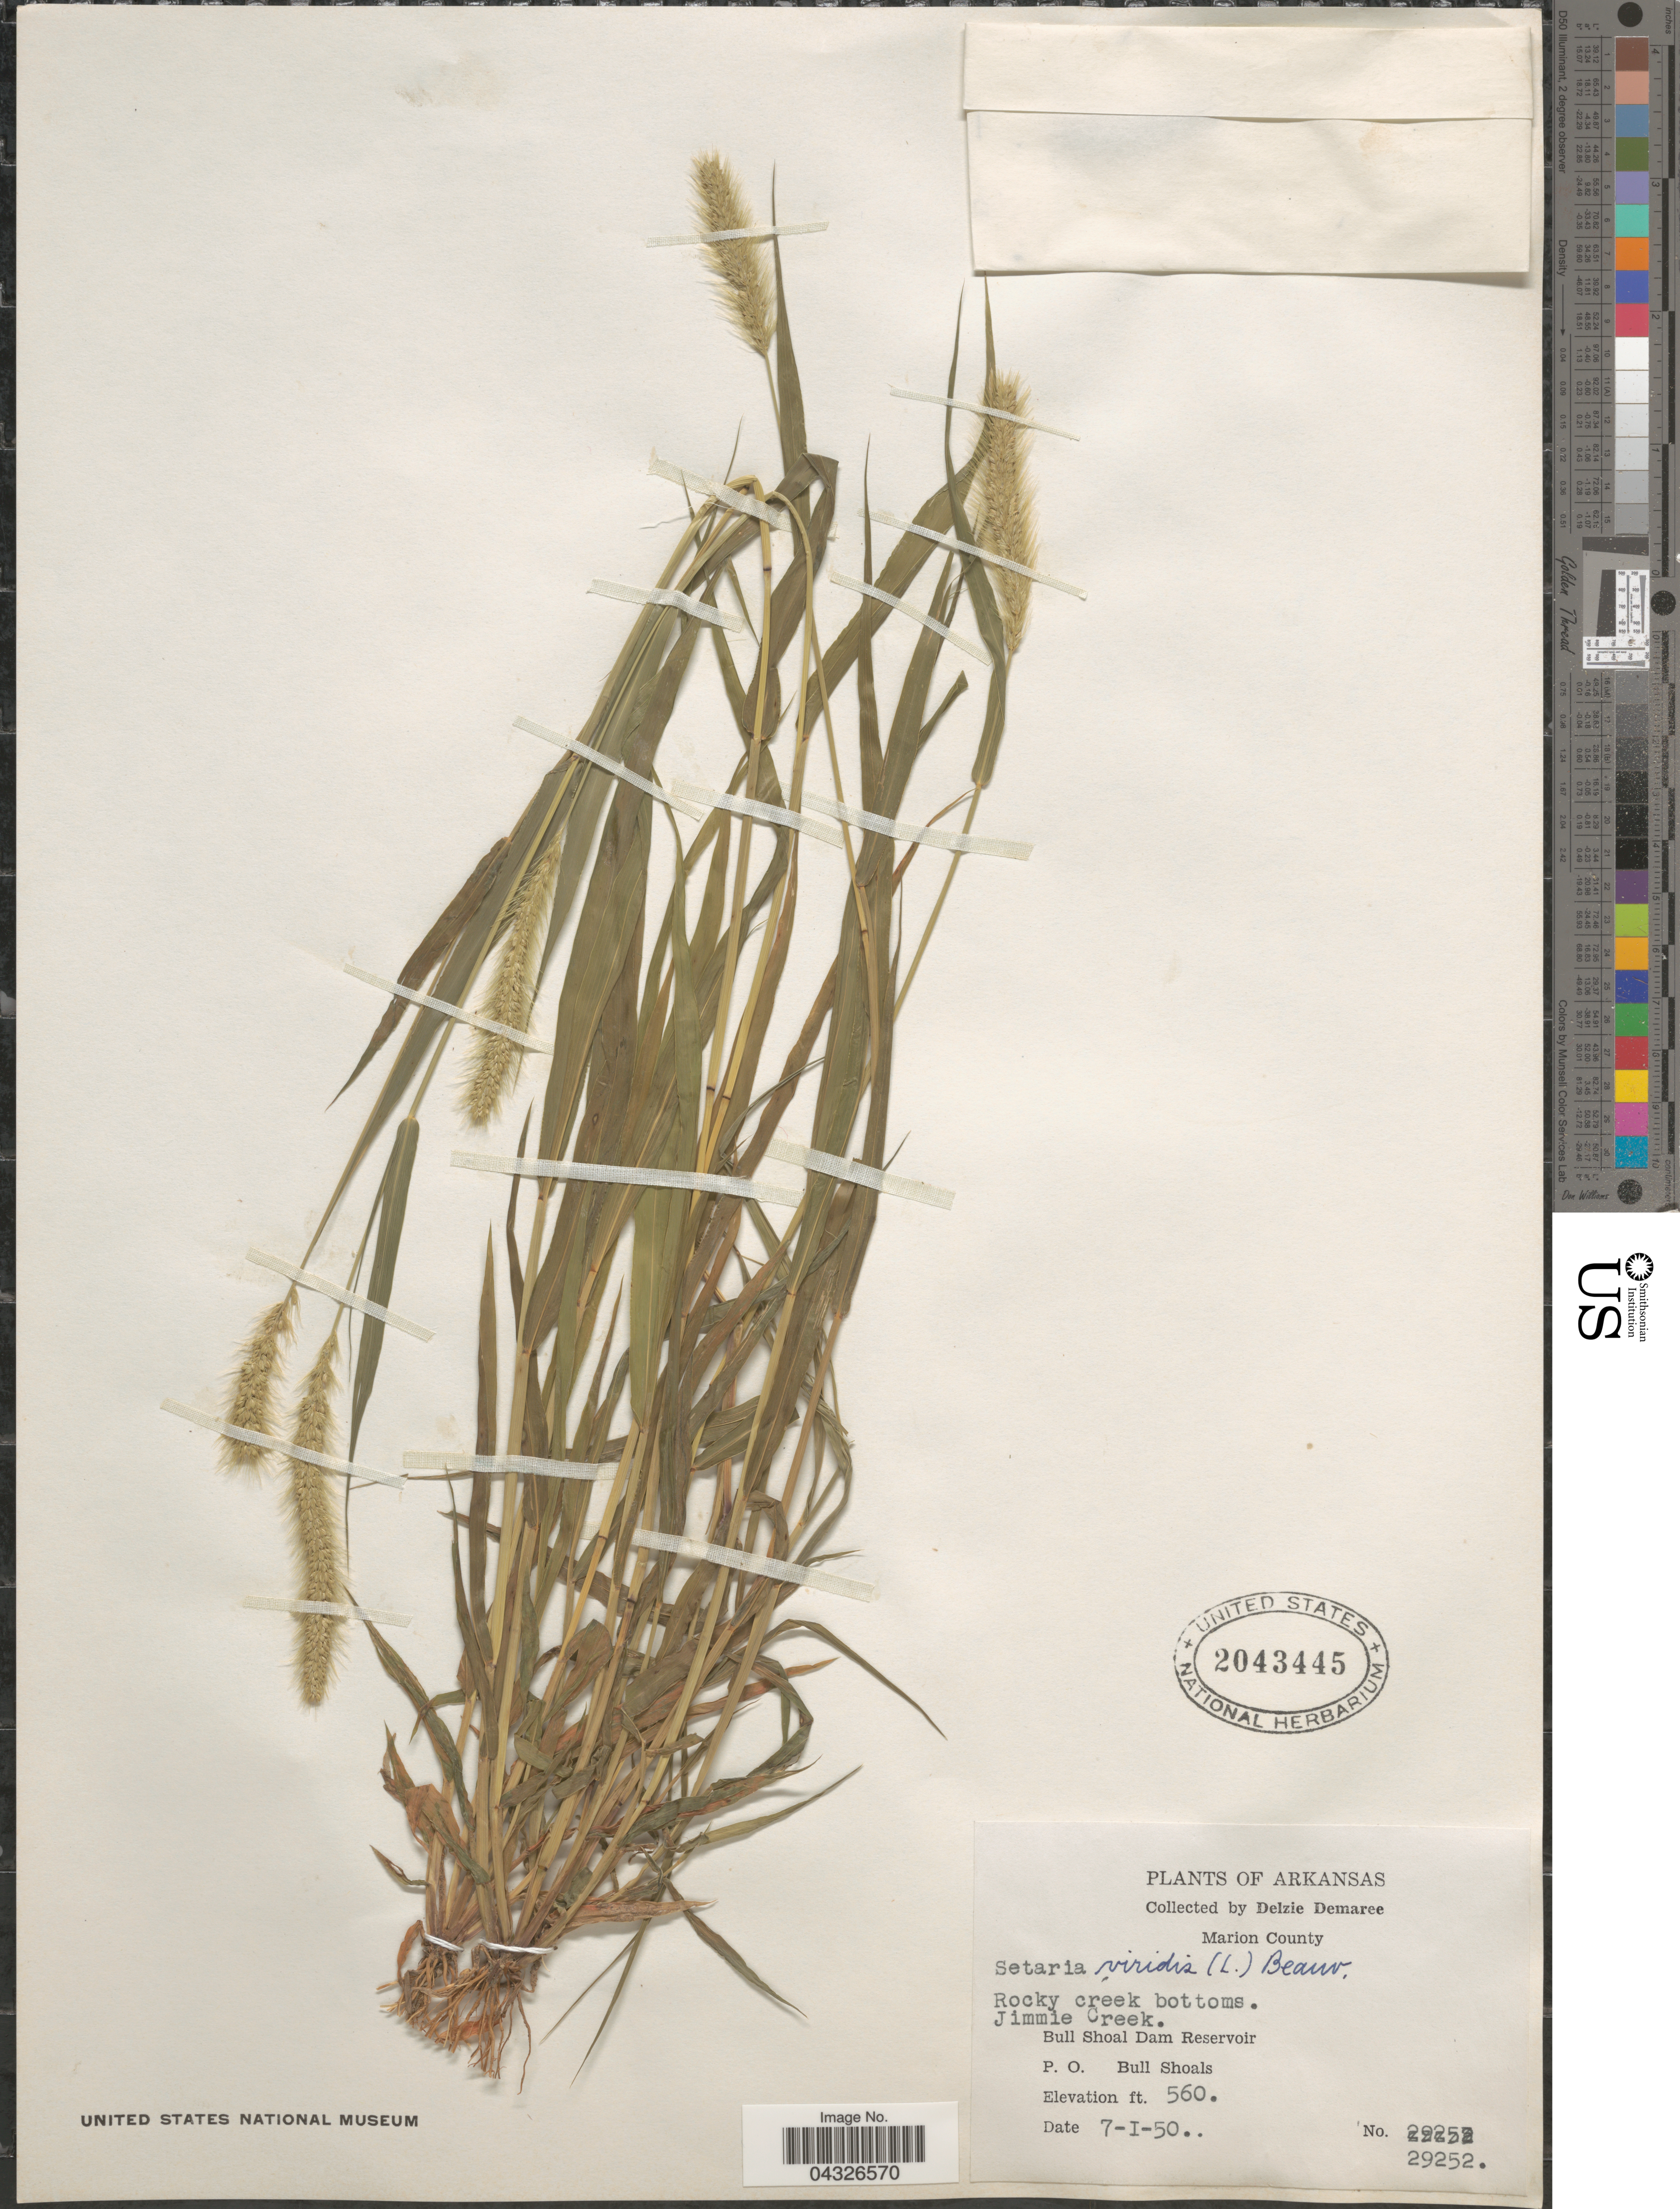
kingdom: Plantae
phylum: Tracheophyta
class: Liliopsida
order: Poales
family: Poaceae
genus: Setaria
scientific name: Setaria viridis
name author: (L.) P. Beauv.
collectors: D. Demaree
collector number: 29252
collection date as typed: Transcribed d/m/y: 1/7/50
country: United States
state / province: Arkansas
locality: Marion County. Rocky creek bottoms. Jimmie Creek. Bull Shoal Dam Reservoir. P. O. Bull Shoals.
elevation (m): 171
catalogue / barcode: US 2043445